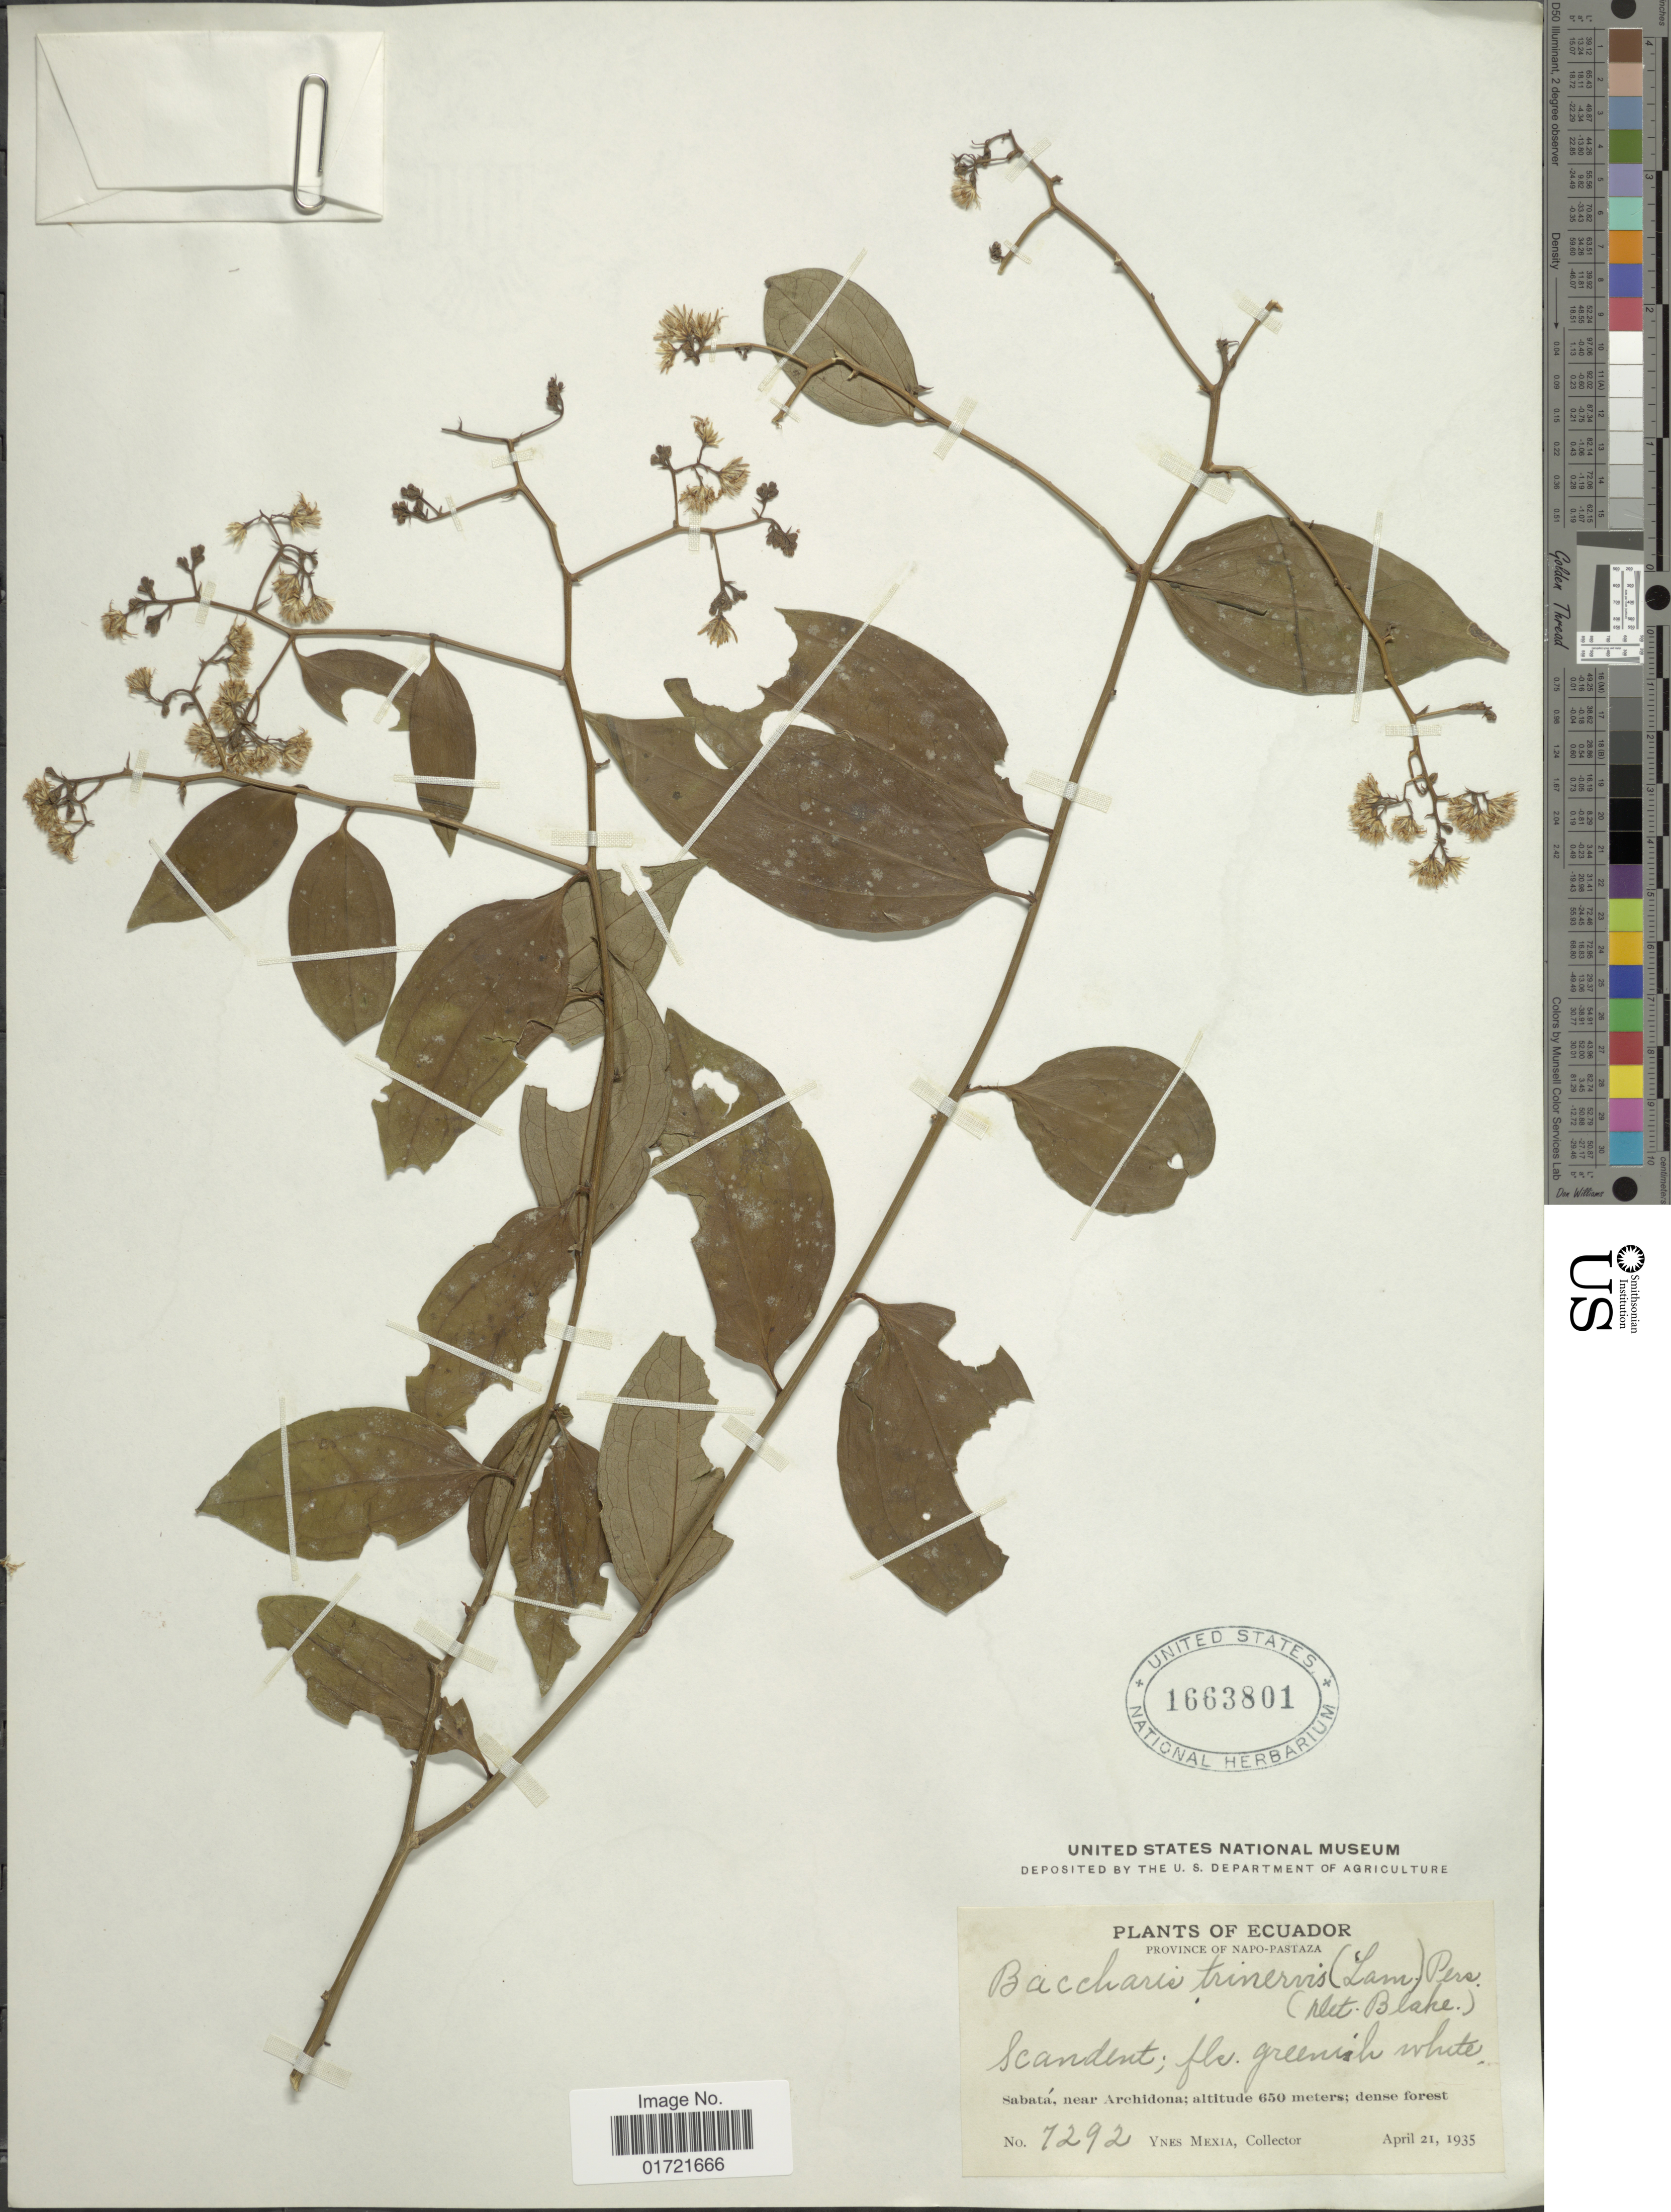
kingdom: Plantae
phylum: Tracheophyta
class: Magnoliopsida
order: Asterales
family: Asteraceae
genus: Baccharis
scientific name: Baccharis trinervis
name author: (Lam.) Pers.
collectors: Y. Mexia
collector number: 7292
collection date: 1935-04-21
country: Ecuador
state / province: Napo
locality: Province of Napo-Pastaza, Sabata, near Archidona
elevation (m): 650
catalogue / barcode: US 1663801